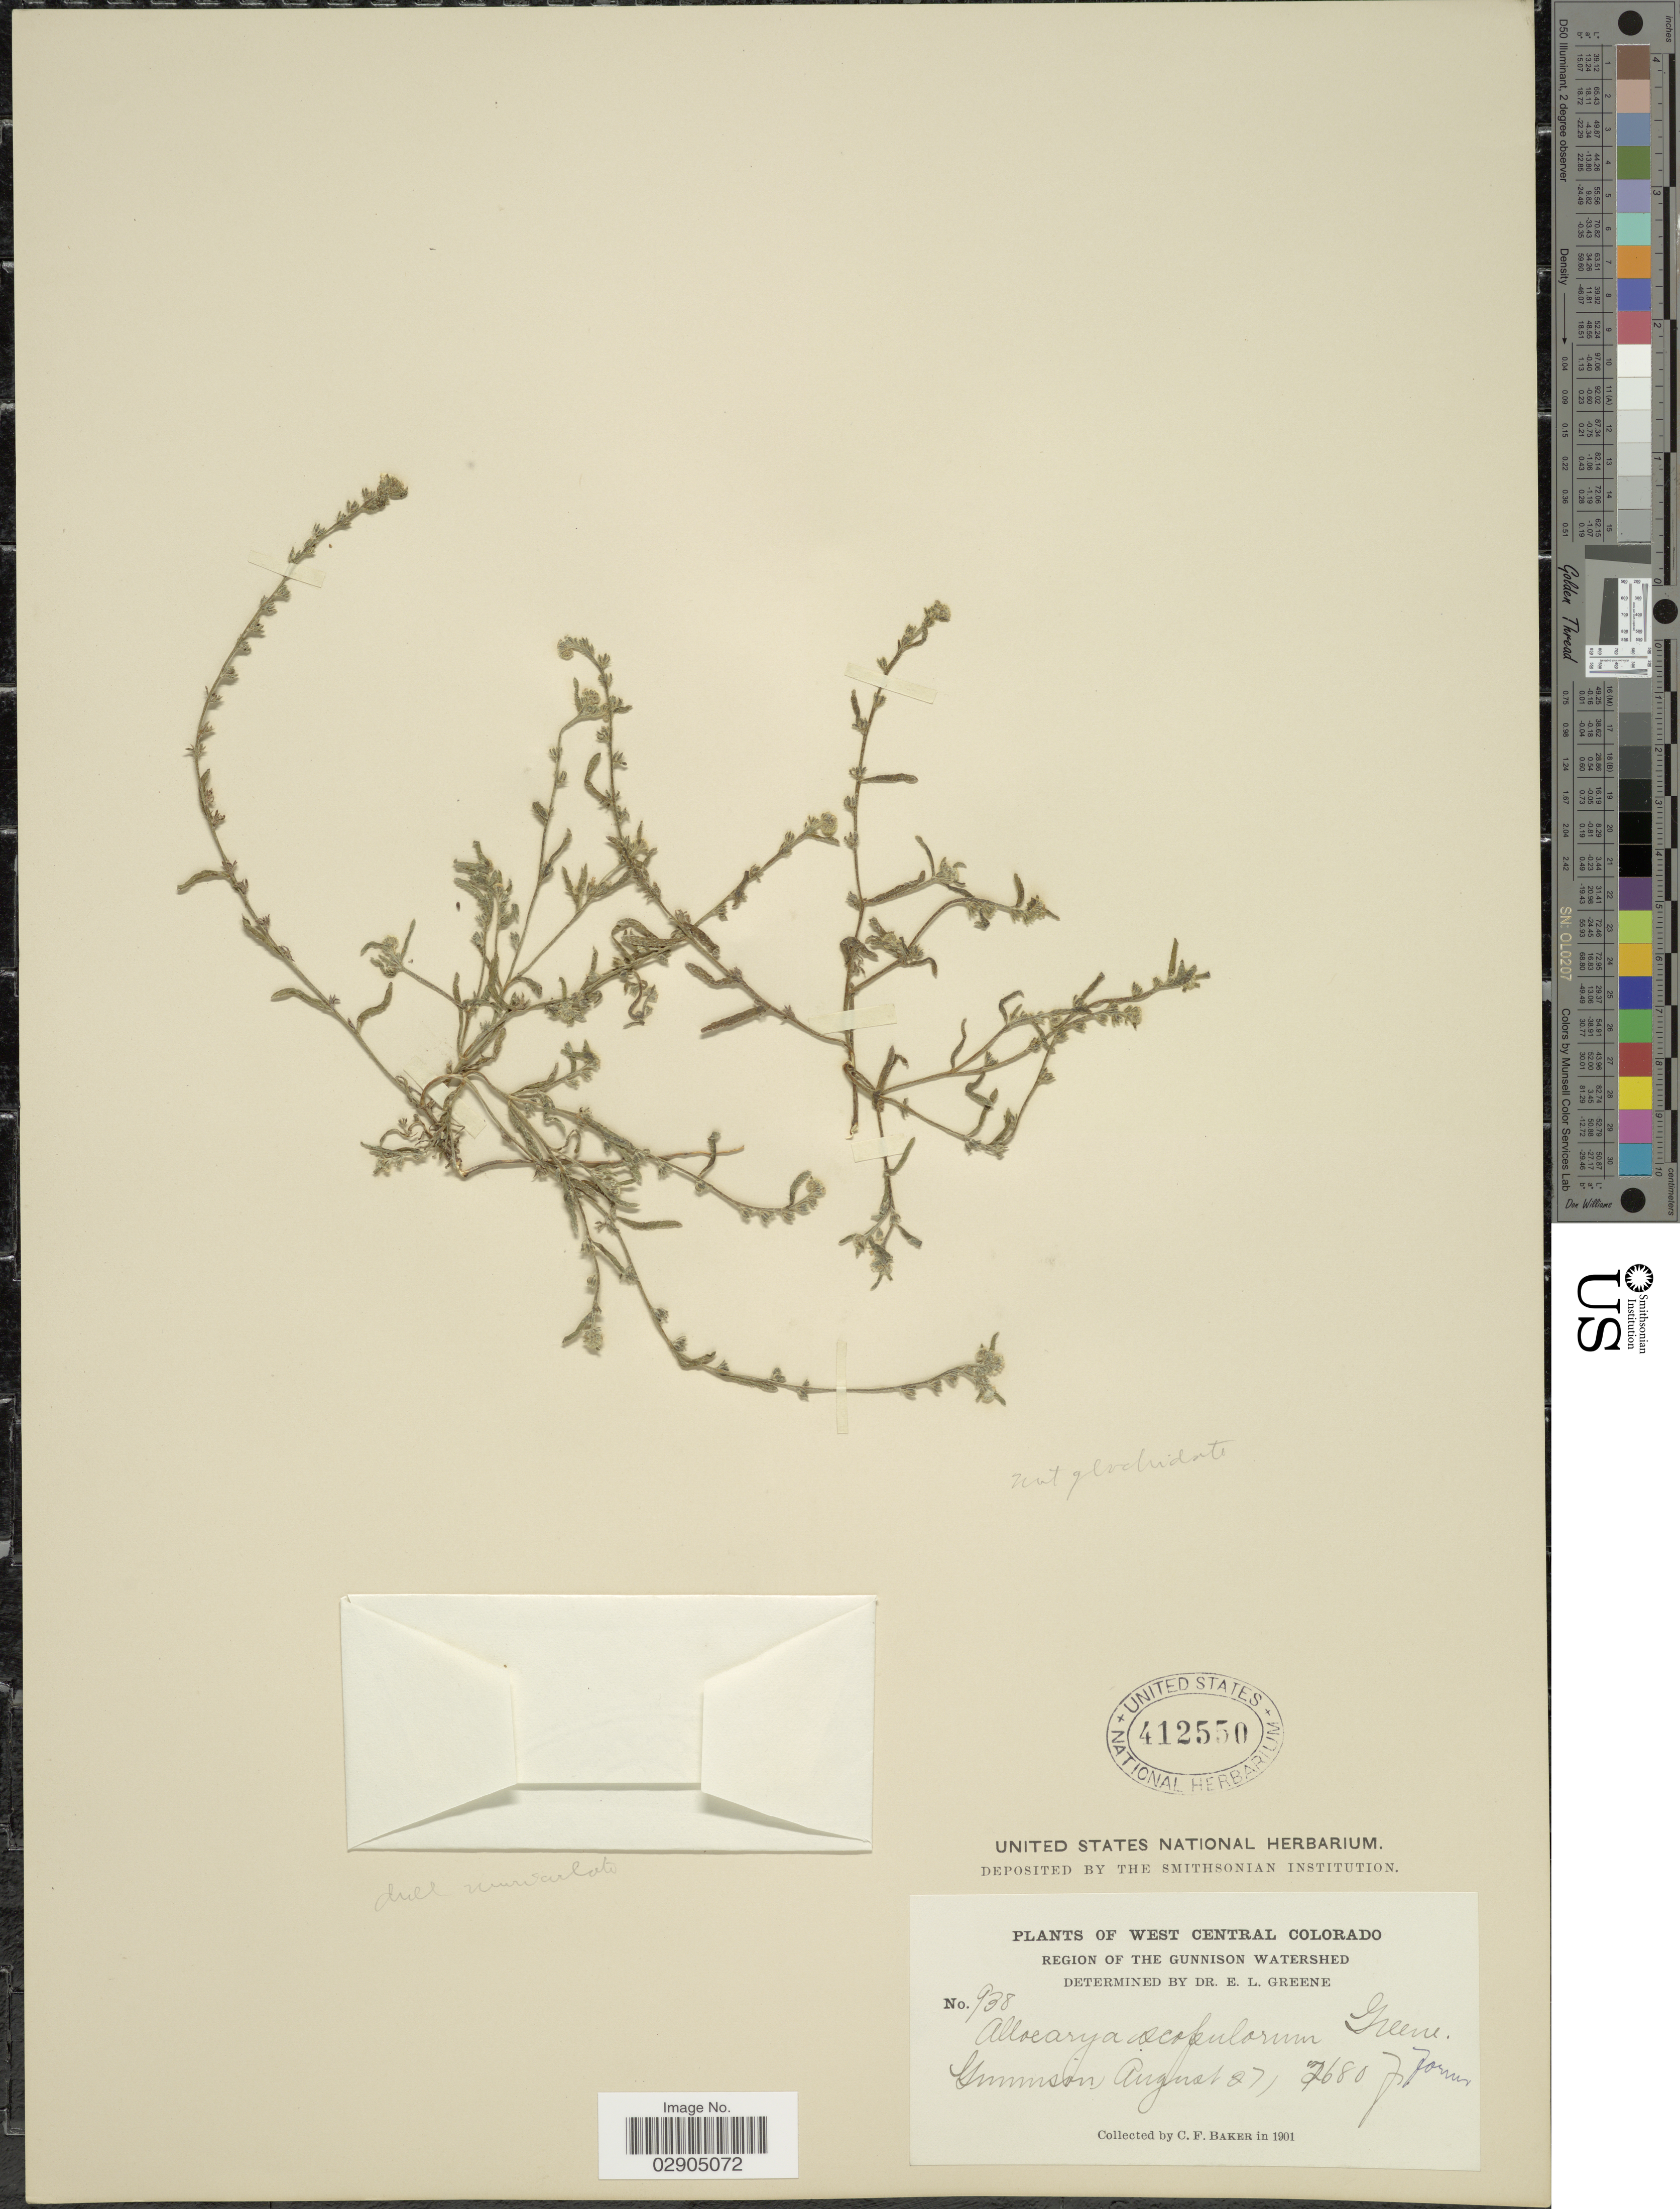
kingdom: Plantae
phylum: Tracheophyta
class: Magnoliopsida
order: Boraginales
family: Boraginaceae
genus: Allocarya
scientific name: Allocarya californica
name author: (Fisch. & C.A. Mey.) Greene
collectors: C. F. Baker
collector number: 938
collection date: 1901-08-27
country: United States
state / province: Colorado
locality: West Central Colorado. Region of the Gunnison Watershed. Gunnison.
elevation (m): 817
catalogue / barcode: US 412550